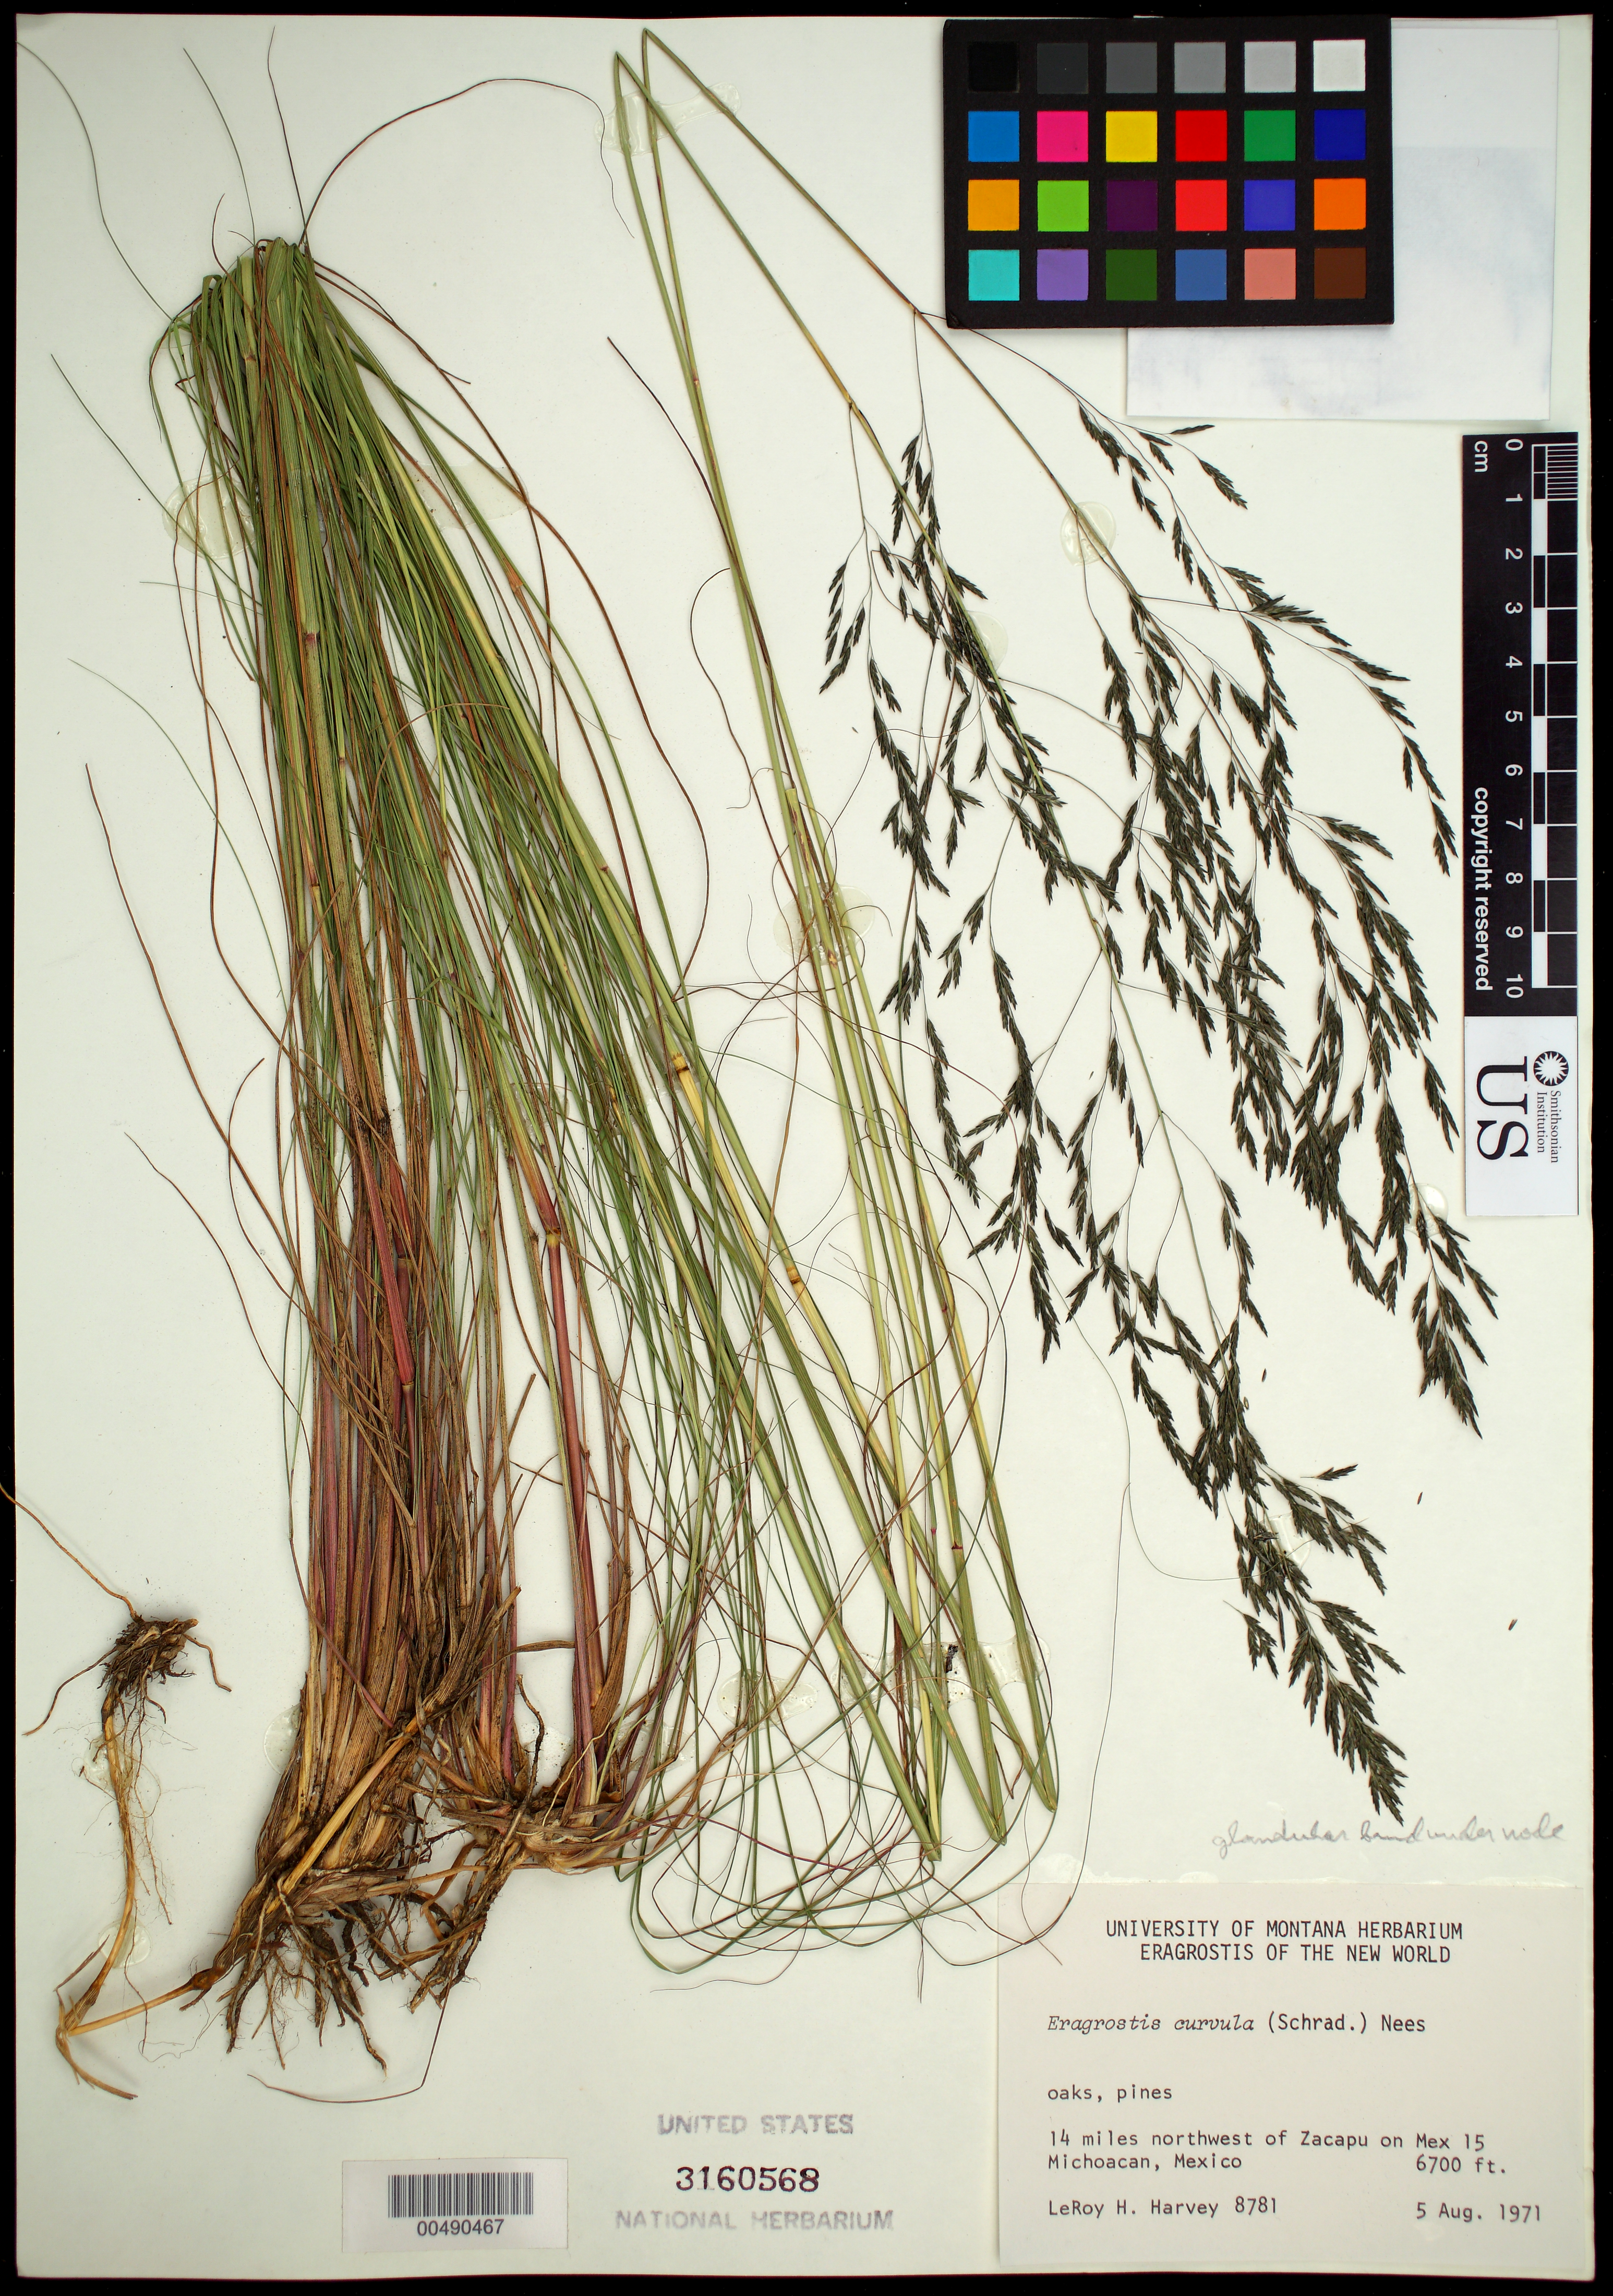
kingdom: Plantae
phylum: Tracheophyta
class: Liliopsida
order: Poales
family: Poaceae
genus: Eragrostis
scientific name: Eragrostis curvula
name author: (Schrad.) Nees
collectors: L. H. Harvey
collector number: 8781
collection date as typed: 5 Aug 1971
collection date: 1971-08-05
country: Mexico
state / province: Michoacán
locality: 14 mi NW of Zacapu on Mex-15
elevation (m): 2042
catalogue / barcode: US 3160568